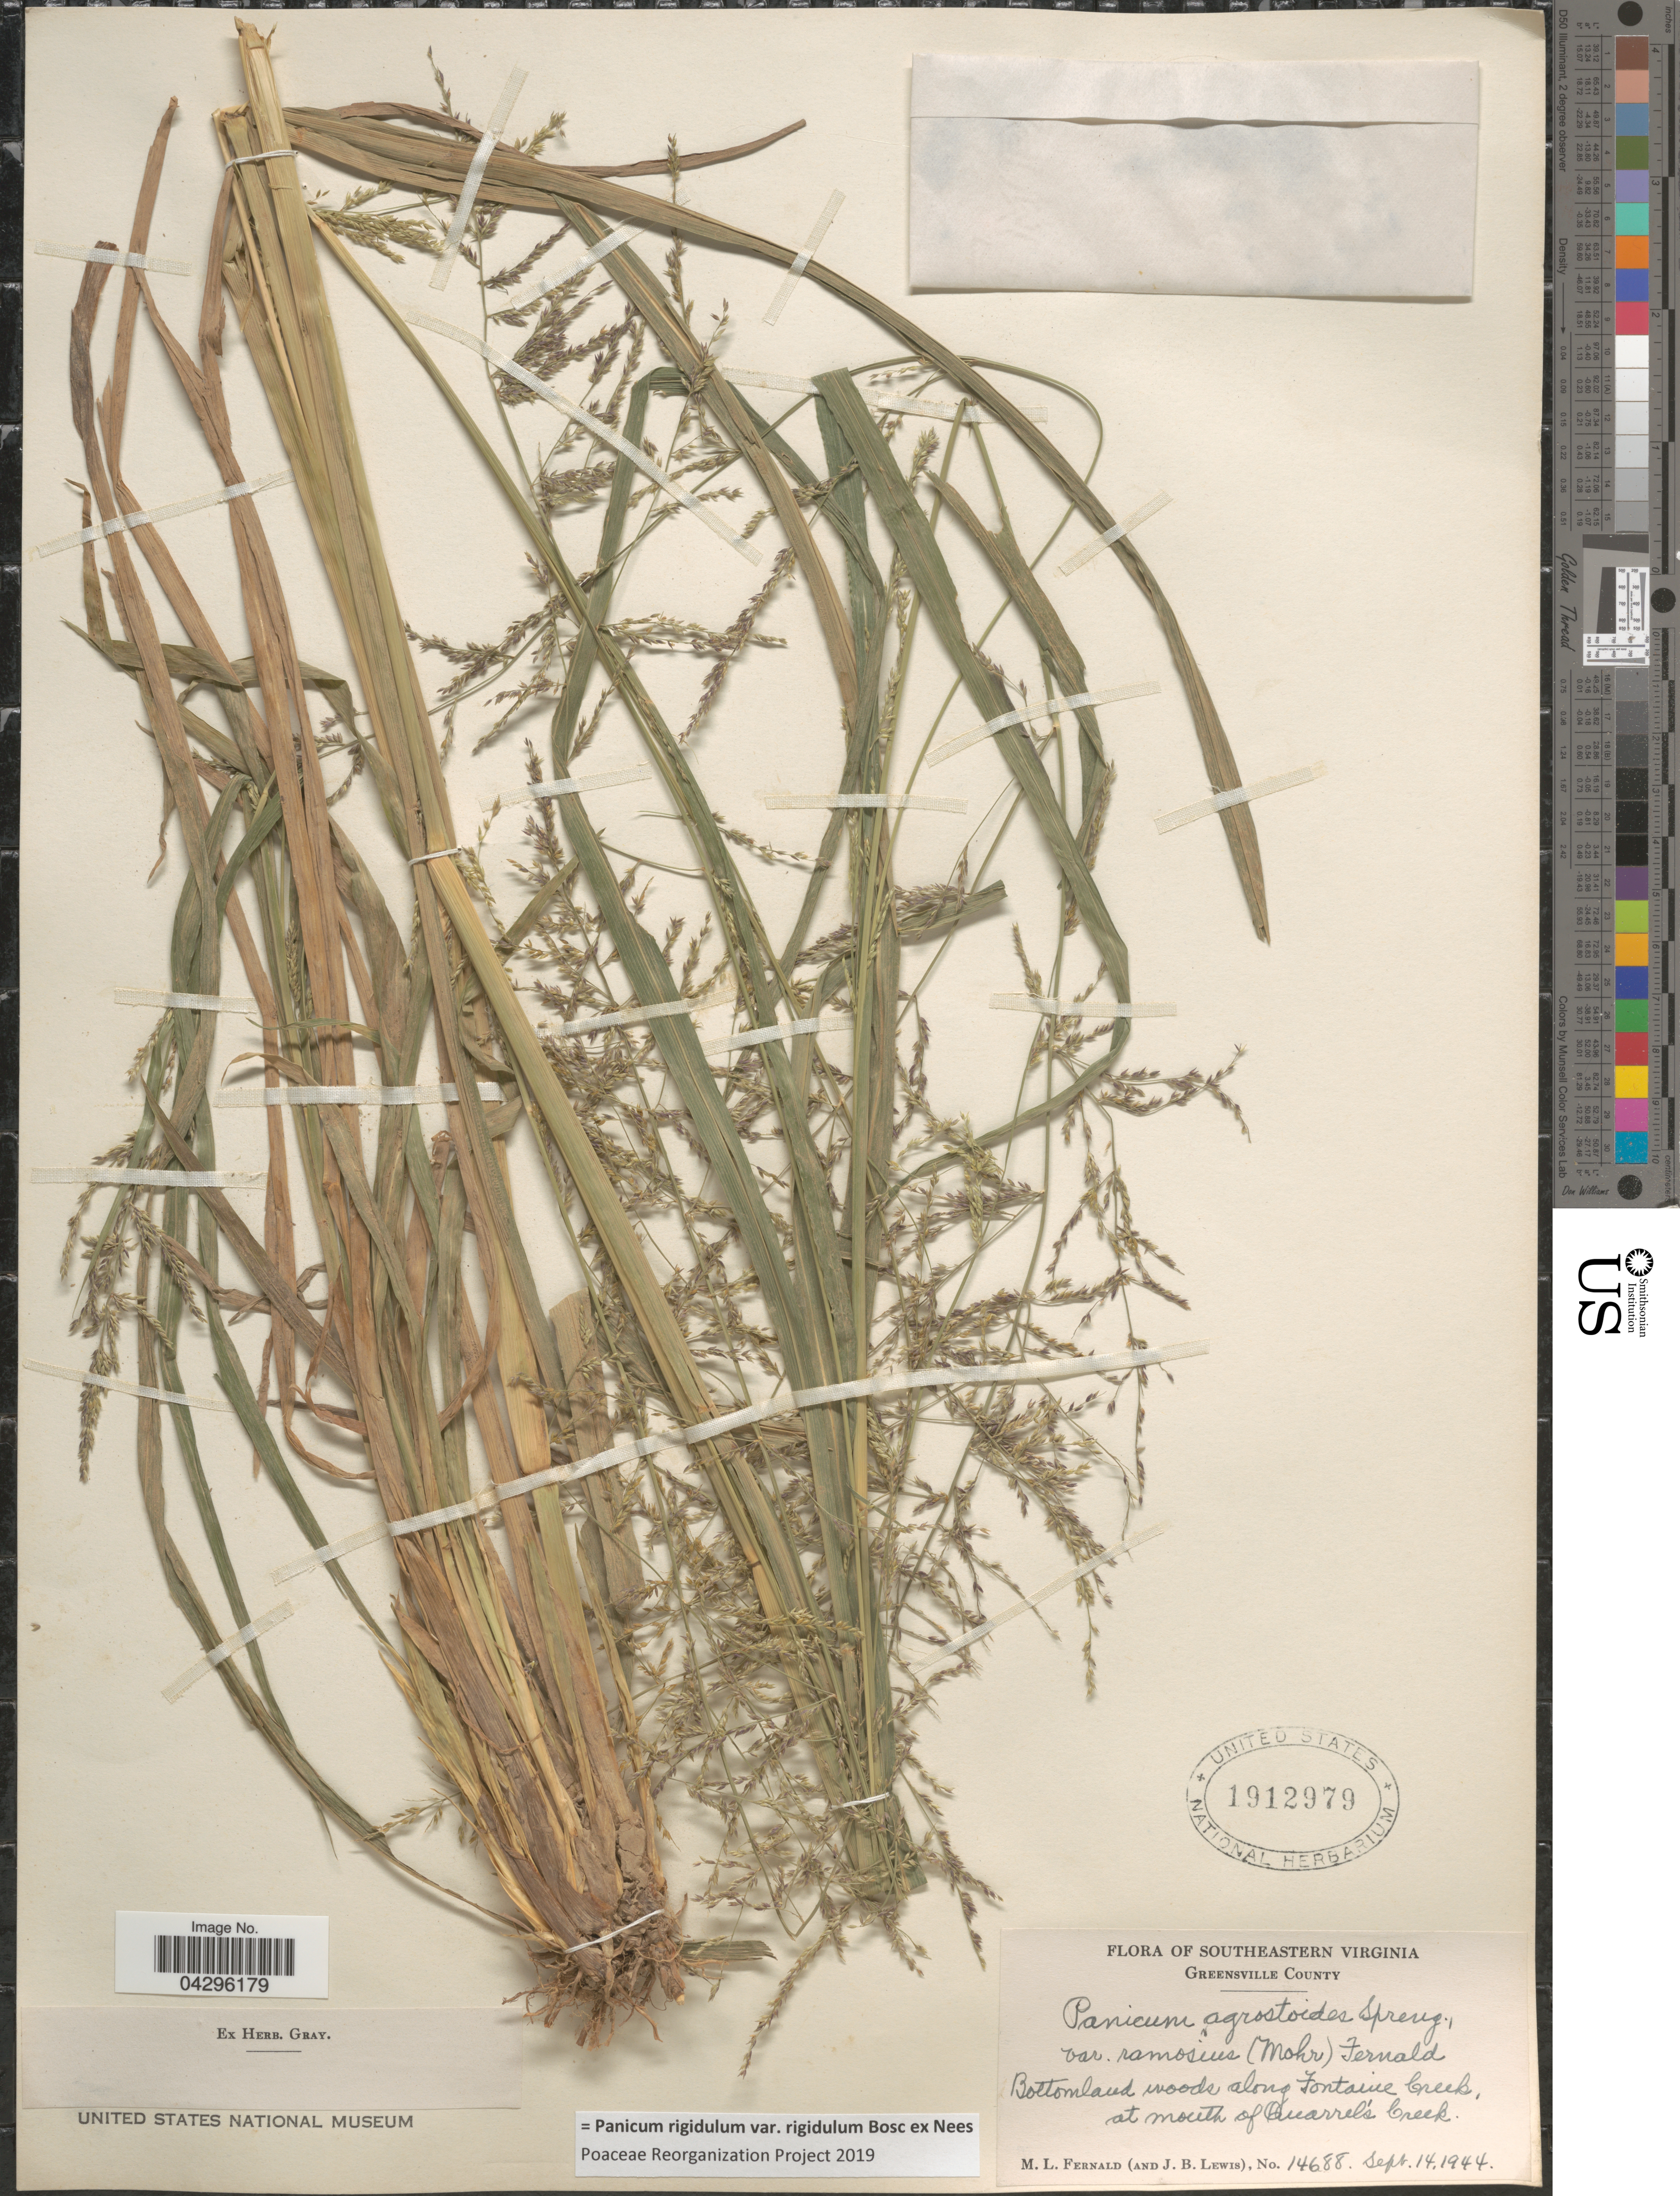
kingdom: Plantae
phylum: Tracheophyta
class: Liliopsida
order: Poales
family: Poaceae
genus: Panicum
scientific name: Panicum rigidulum var. rigidulum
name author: Bosc ex Nees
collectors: M. L. Fernald & J. B. Lewis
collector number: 14688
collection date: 1944-09-14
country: United States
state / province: Virginia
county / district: Greensville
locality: Southeastern Virginia. Greensville County. Bottomland woods along Fontaine Creek, at mouth of Quarrel's Creek.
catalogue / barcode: US 1912979